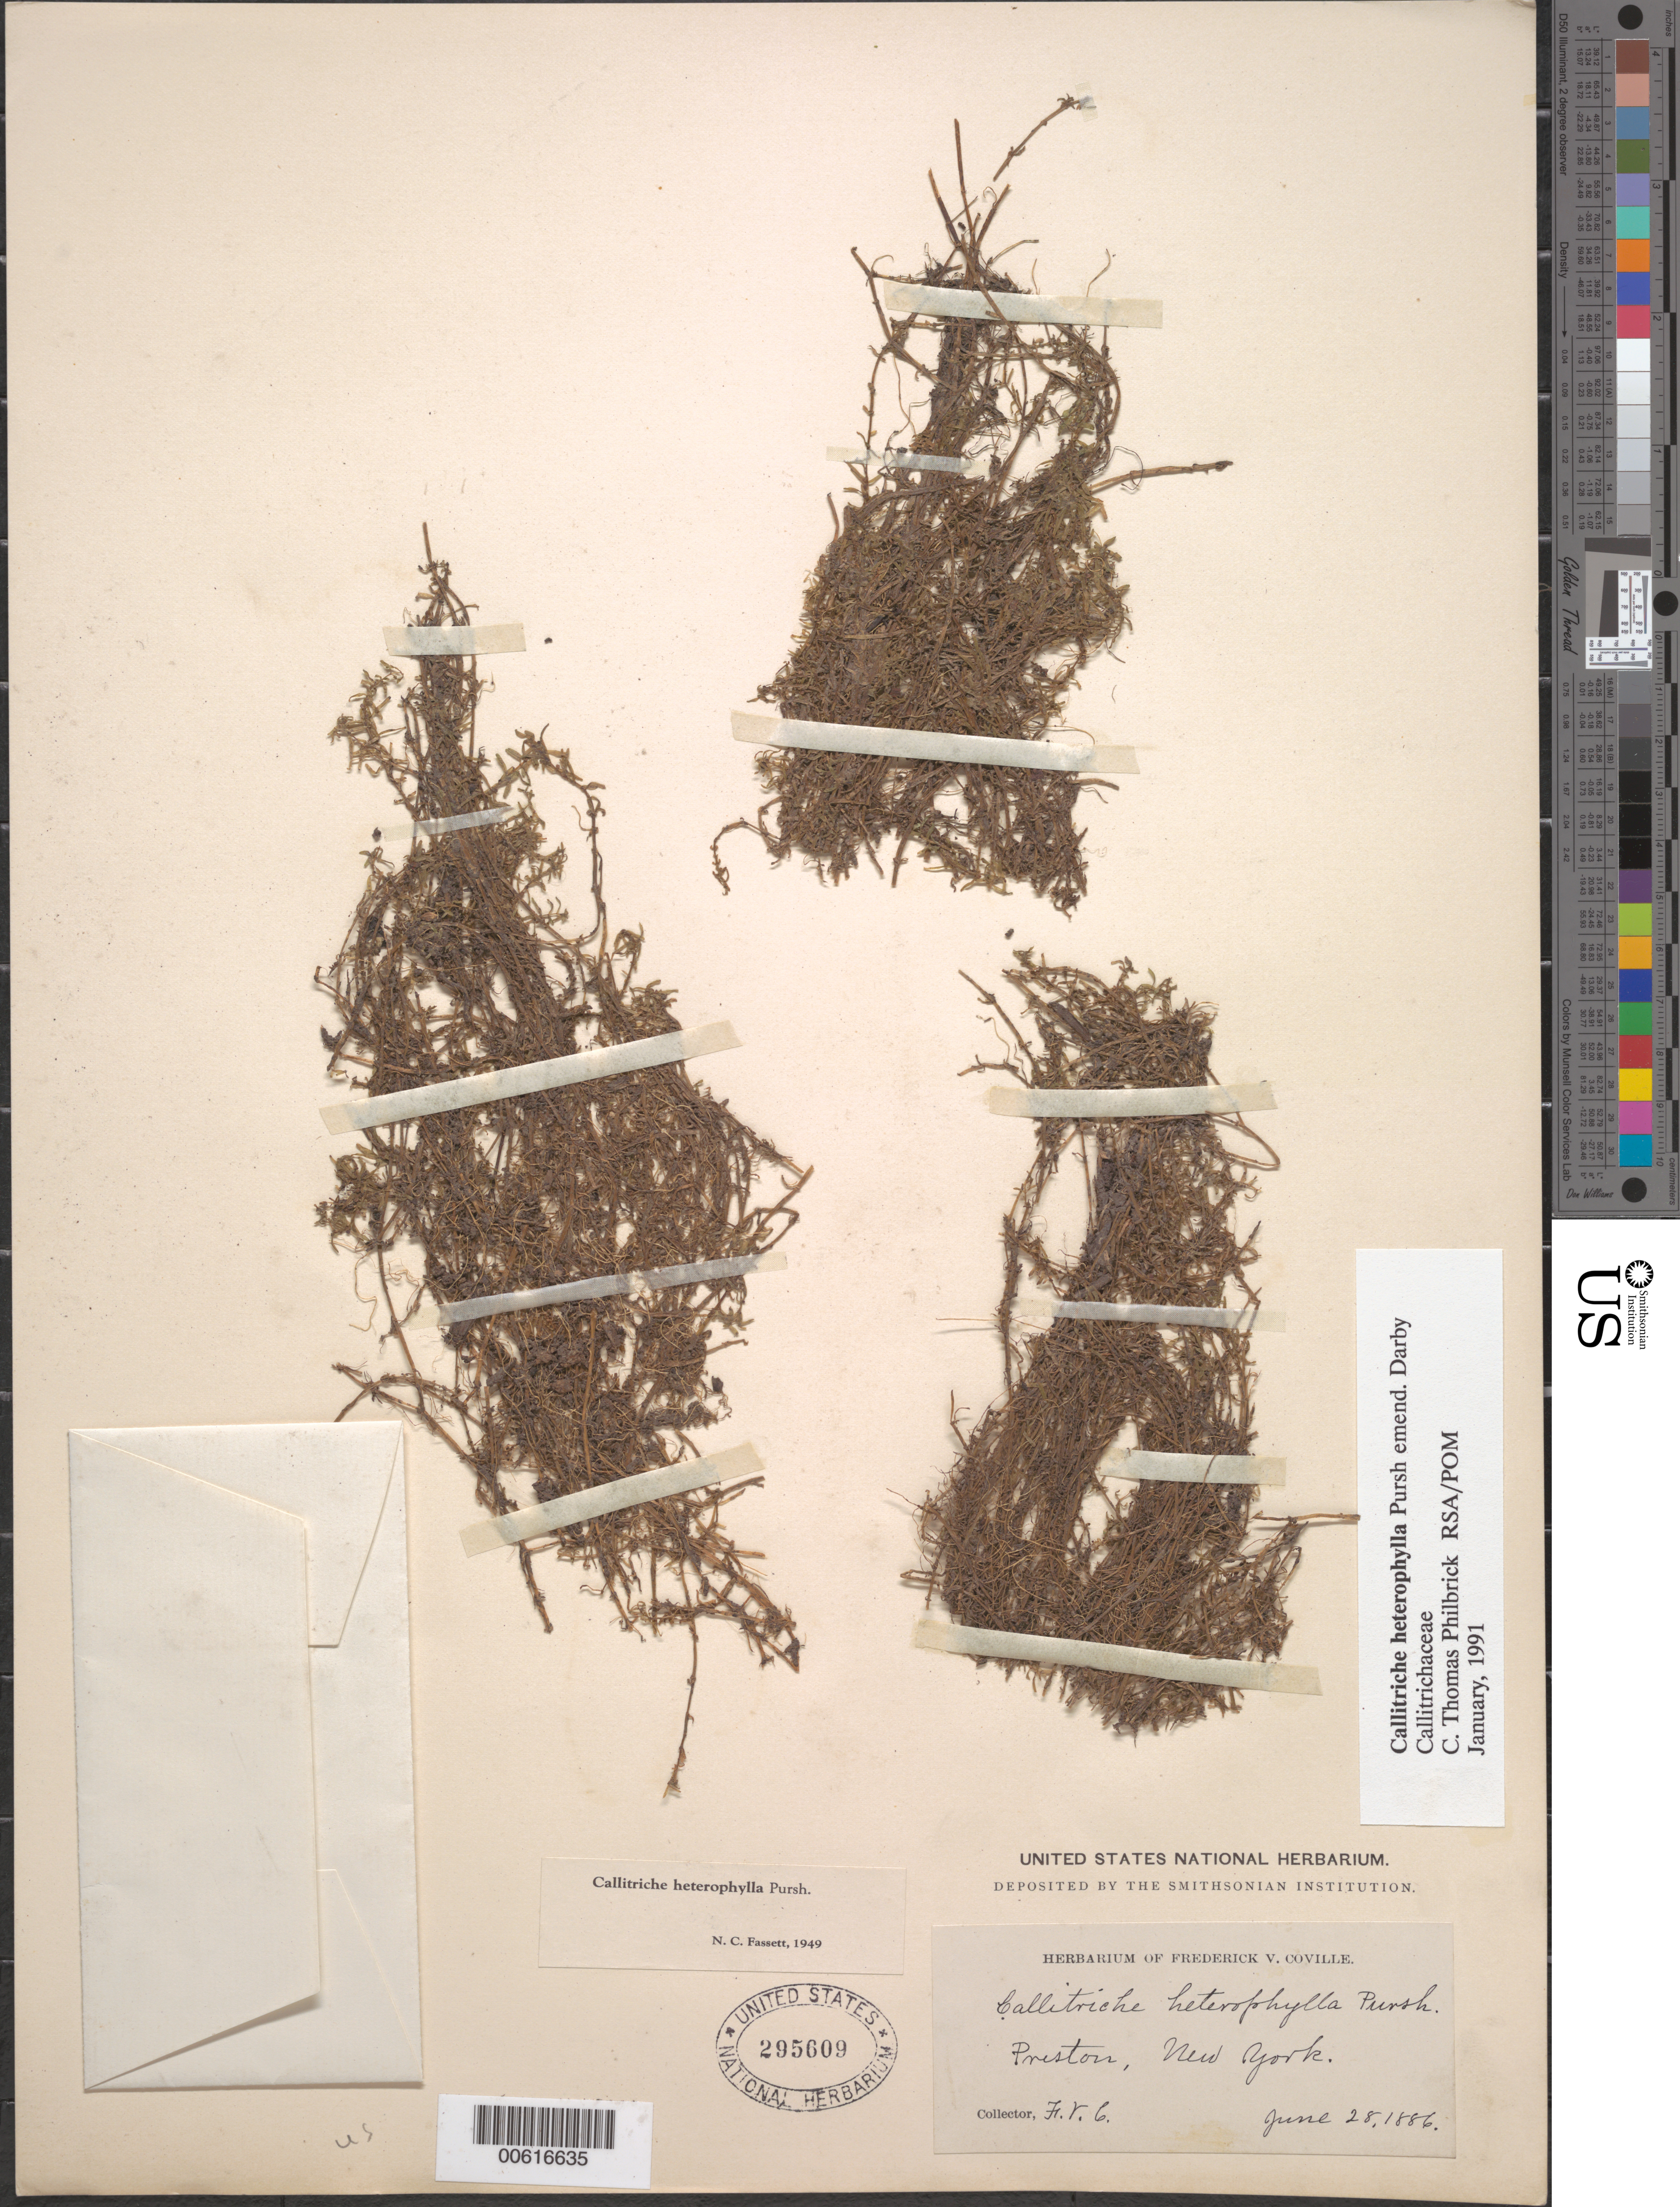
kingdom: Plantae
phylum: Tracheophyta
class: Magnoliopsida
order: Lamiales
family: Plantaginaceae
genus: Callitriche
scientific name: Callitriche heterophylla Pursh emend. Darby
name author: Pursh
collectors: F. V. Coville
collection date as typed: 28 Jun 1886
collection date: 1886-06-28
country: United States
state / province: New York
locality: Preston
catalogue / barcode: US 295609